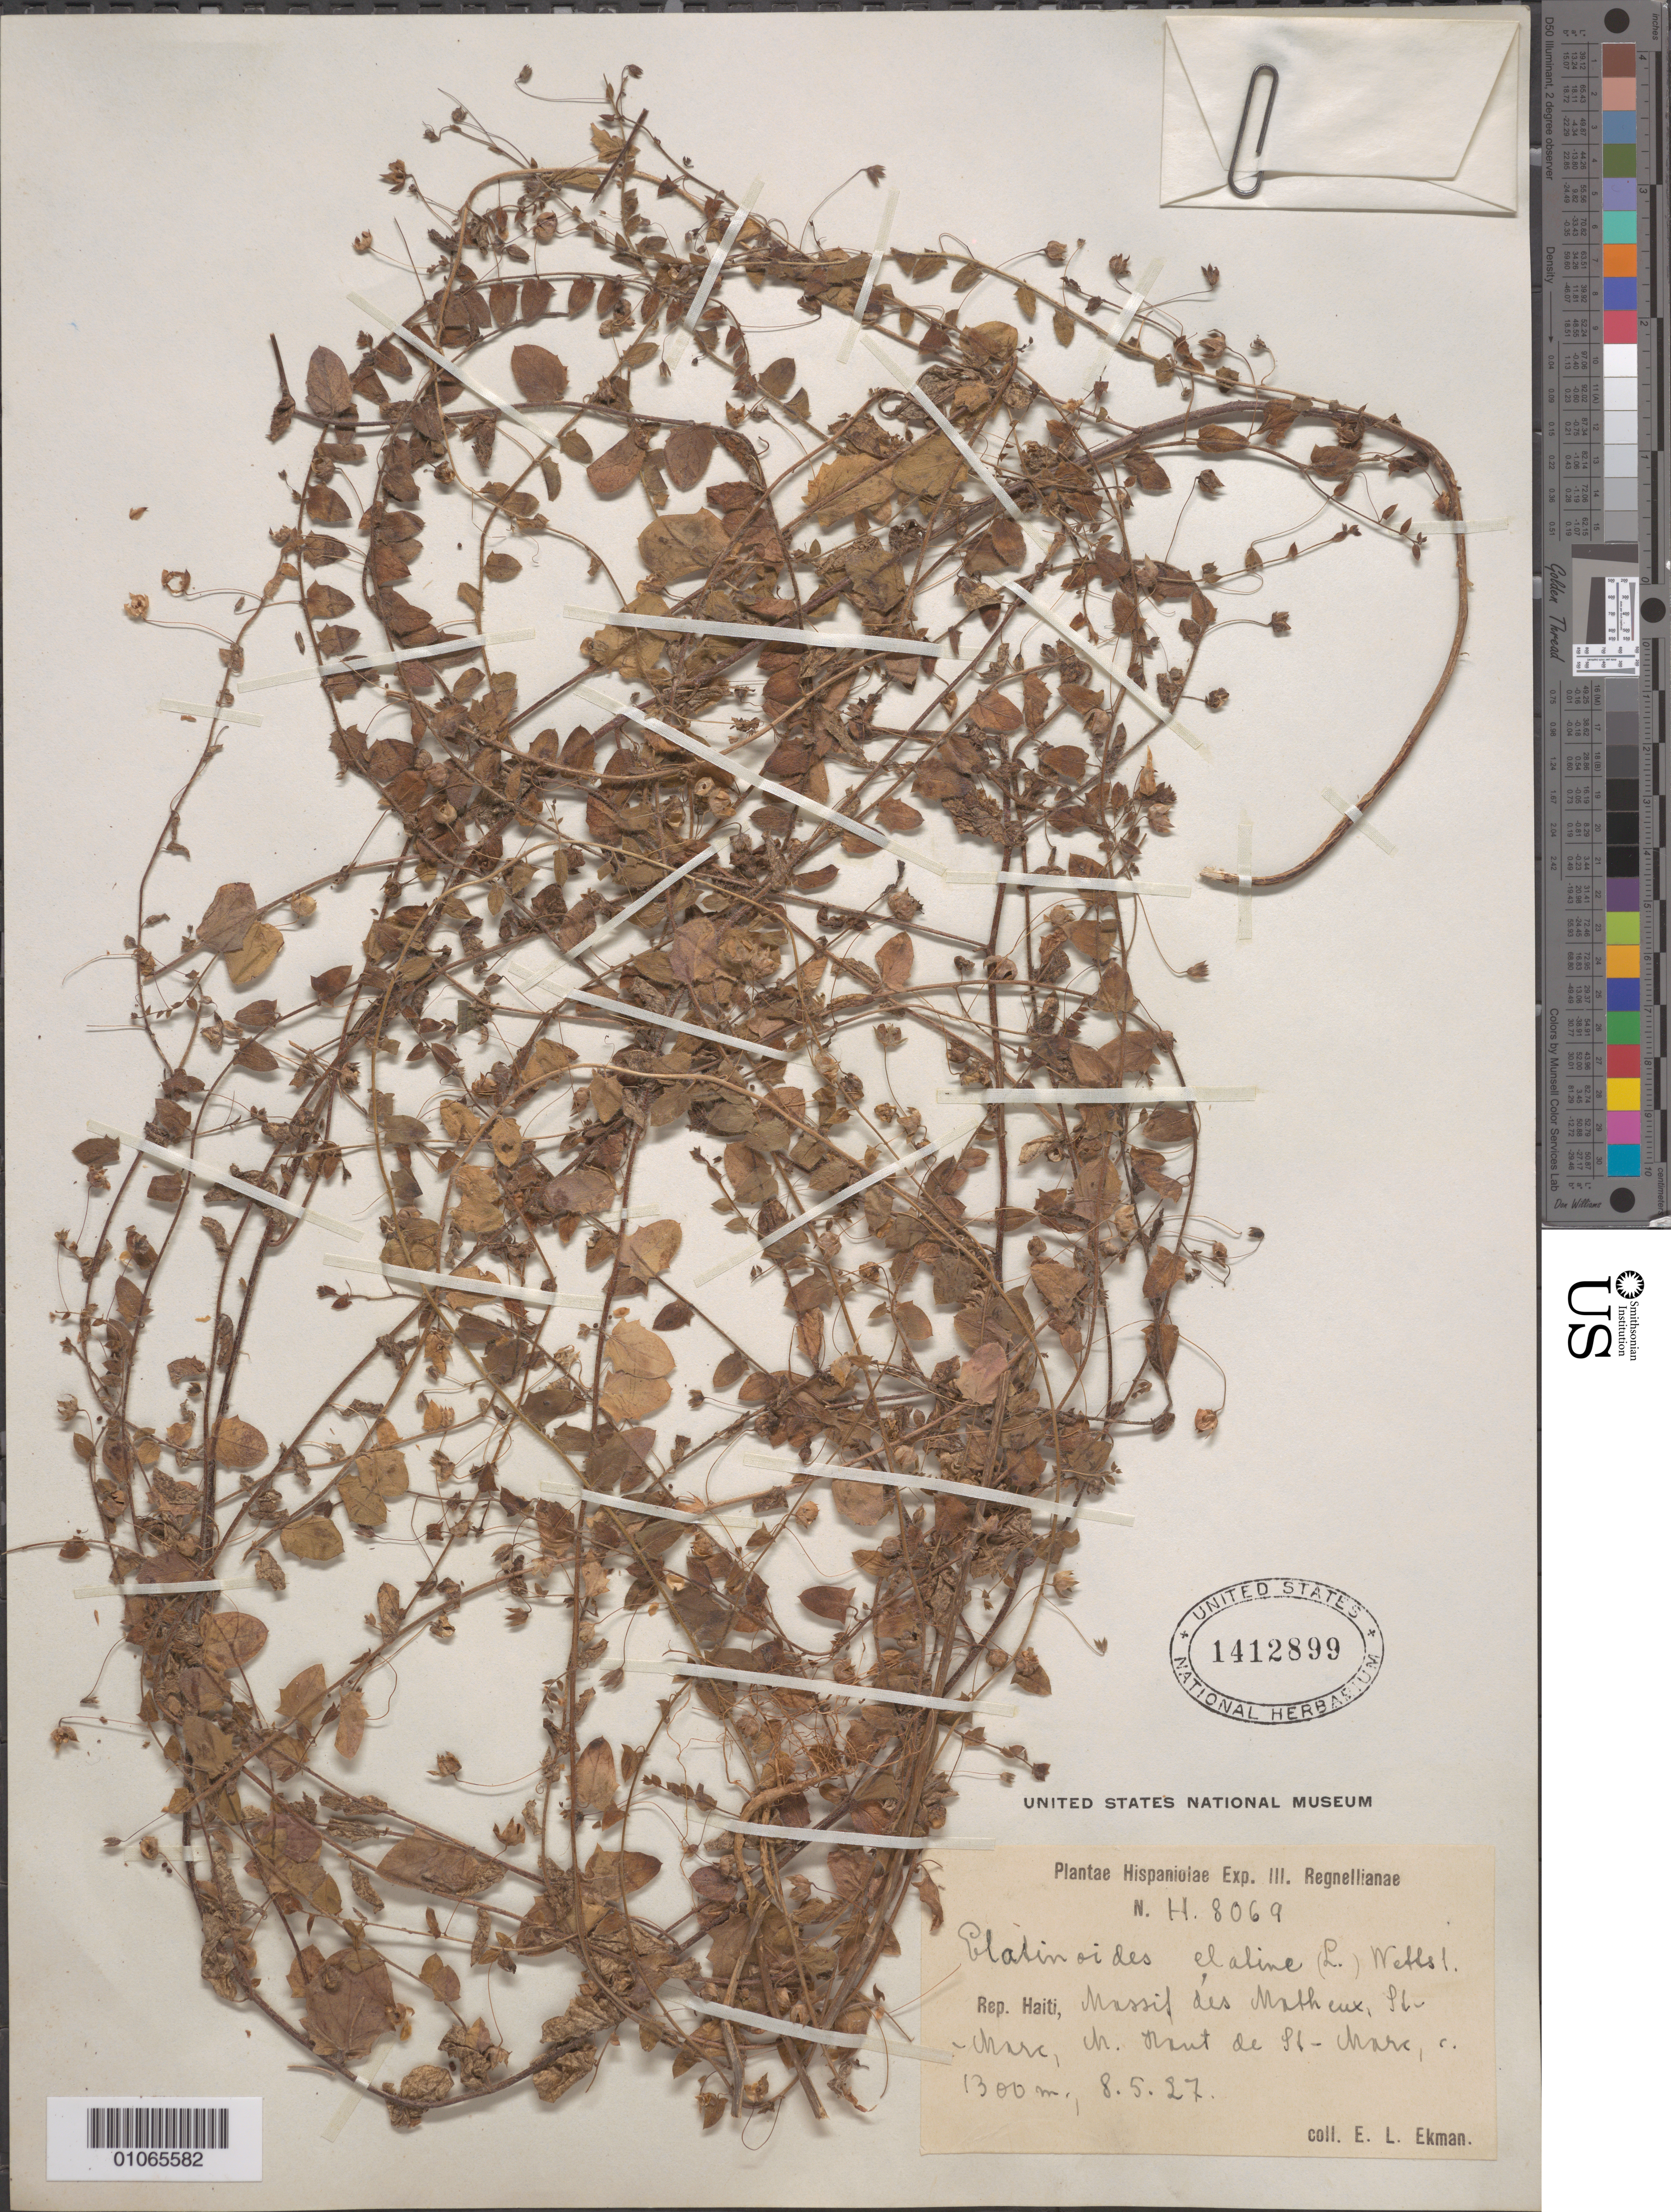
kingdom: Plantae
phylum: Tracheophyta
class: Magnoliopsida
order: Lamiales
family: Plantaginaceae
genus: Elatinoides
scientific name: Elatinoides elatine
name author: (L.) Wettst.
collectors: E. L. Ekman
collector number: H 8069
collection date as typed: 08 May 1927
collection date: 1927-05-08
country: Haiti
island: Hispaniola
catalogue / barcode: US 1412899